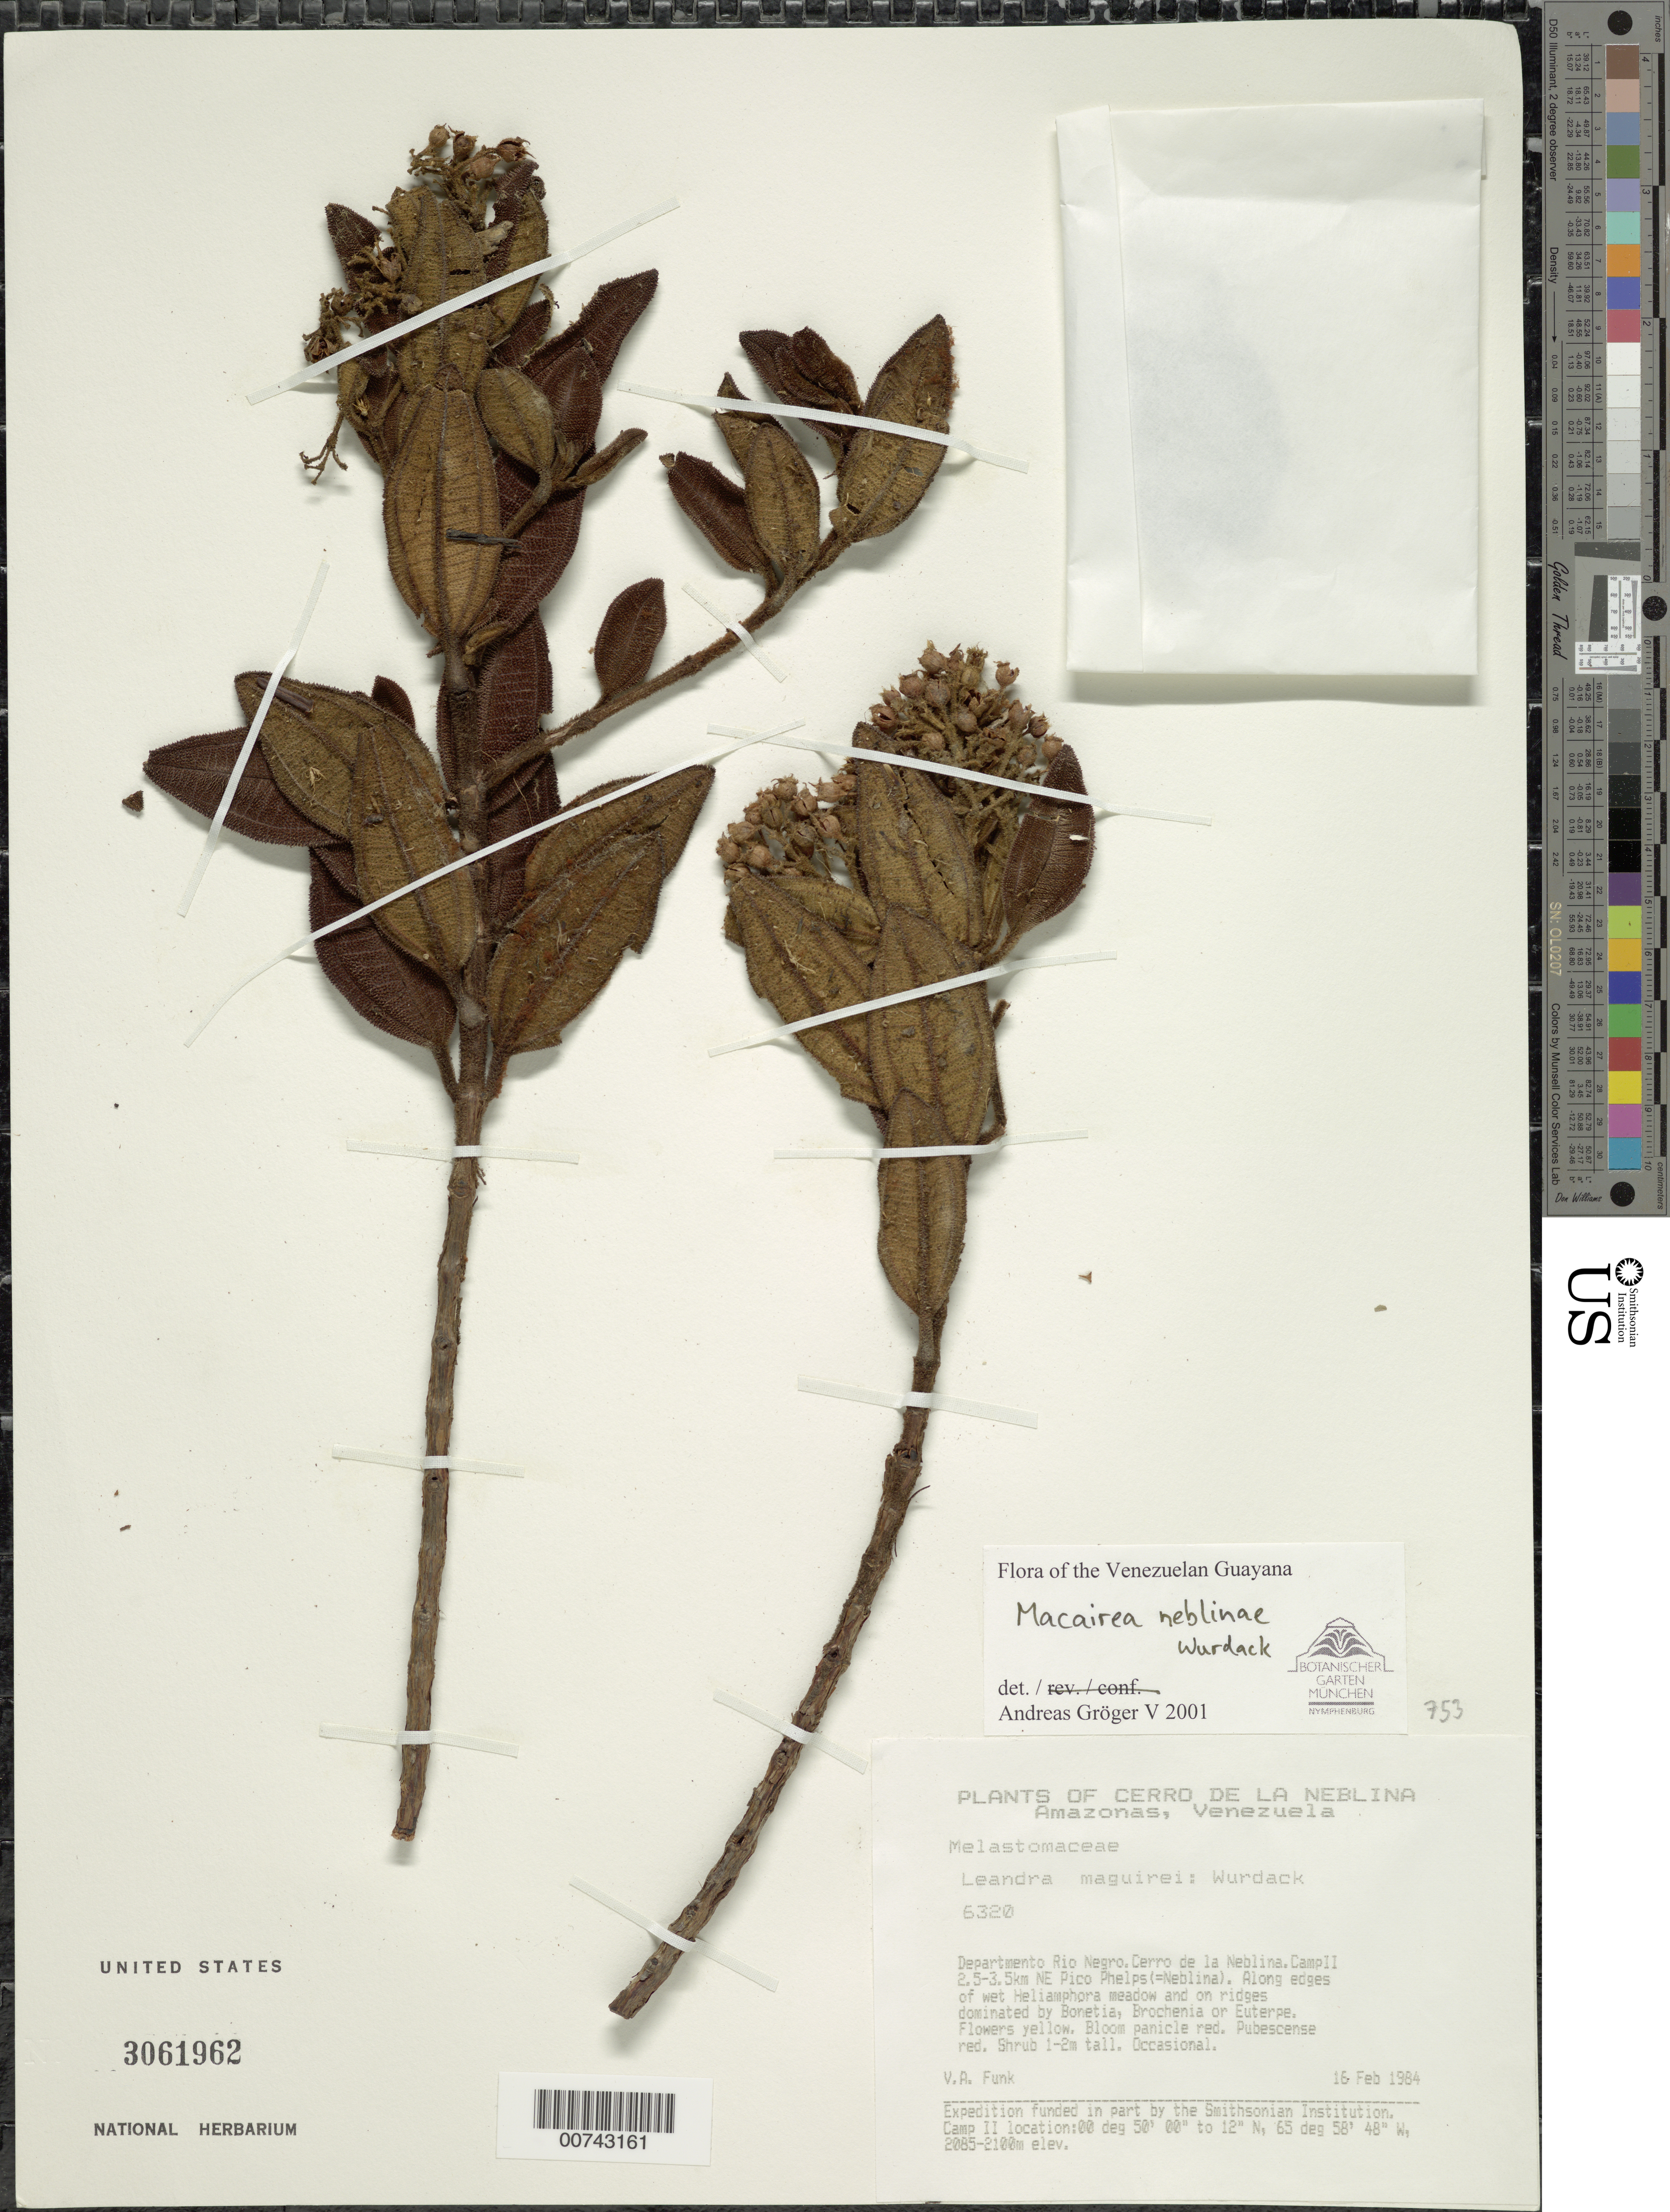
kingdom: Plantae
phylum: Tracheophyta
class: Magnoliopsida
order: Myrtales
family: Melastomataceae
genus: Macairea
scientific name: Macairea neblinae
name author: Wurdack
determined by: Wurdack, John J., (US), US (UNITED STATES)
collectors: V. Funk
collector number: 6320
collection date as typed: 16-Feb-84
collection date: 1984-02-16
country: Venezuela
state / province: Amazonas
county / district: Río Negro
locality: Cerro de la Neblina, Camp II 2.5-3.5 km NE Pico Phelps (=Neblina)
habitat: Edges of wet Heliamphora meadow and on ridges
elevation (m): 2085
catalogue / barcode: US 3062962